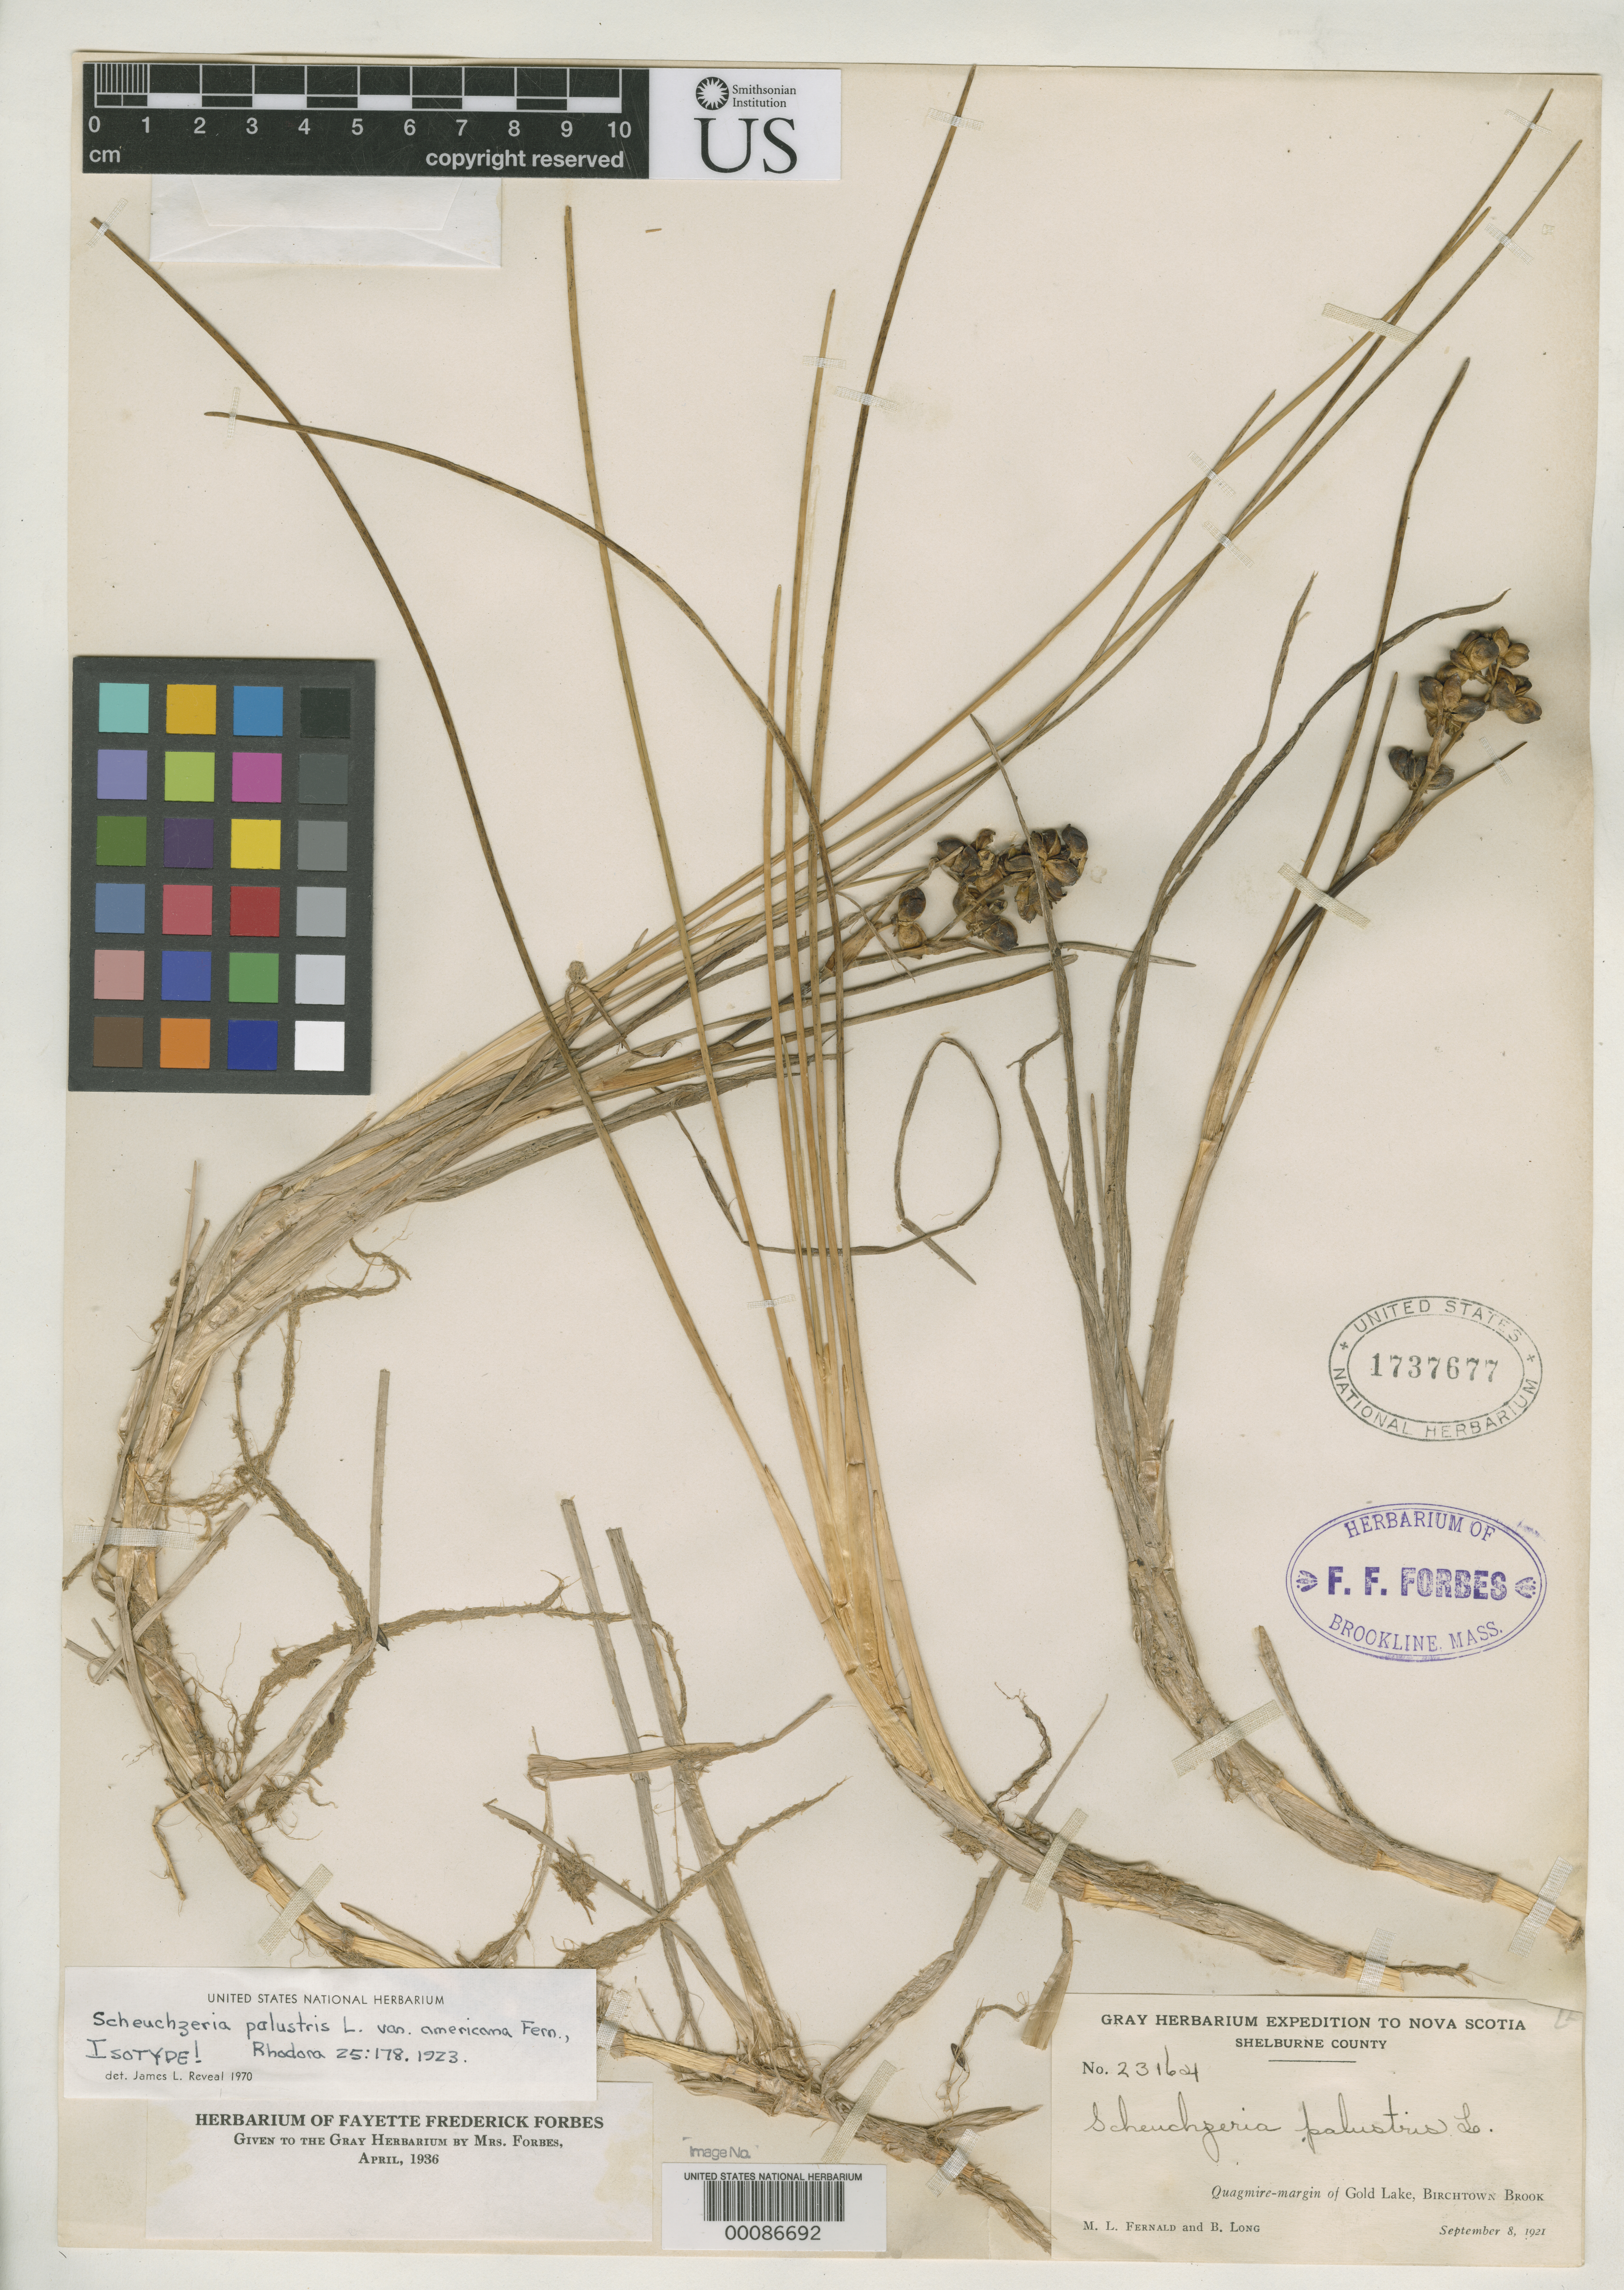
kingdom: Plantae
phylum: Tracheophyta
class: Liliopsida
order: Alismatales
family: Scheuchzeriaceae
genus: Scheuchzeria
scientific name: Scheuchzeria palustris var. americana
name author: Fernald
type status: Isotype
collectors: M. L. Fernald & B. H. Long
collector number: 23164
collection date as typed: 08 Sep 1921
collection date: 1921-09-08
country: Canada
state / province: Nova Scotia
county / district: Shelburne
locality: Quagmire - margin of Gold Lake, Birchtown Brooke.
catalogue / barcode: US 1737677